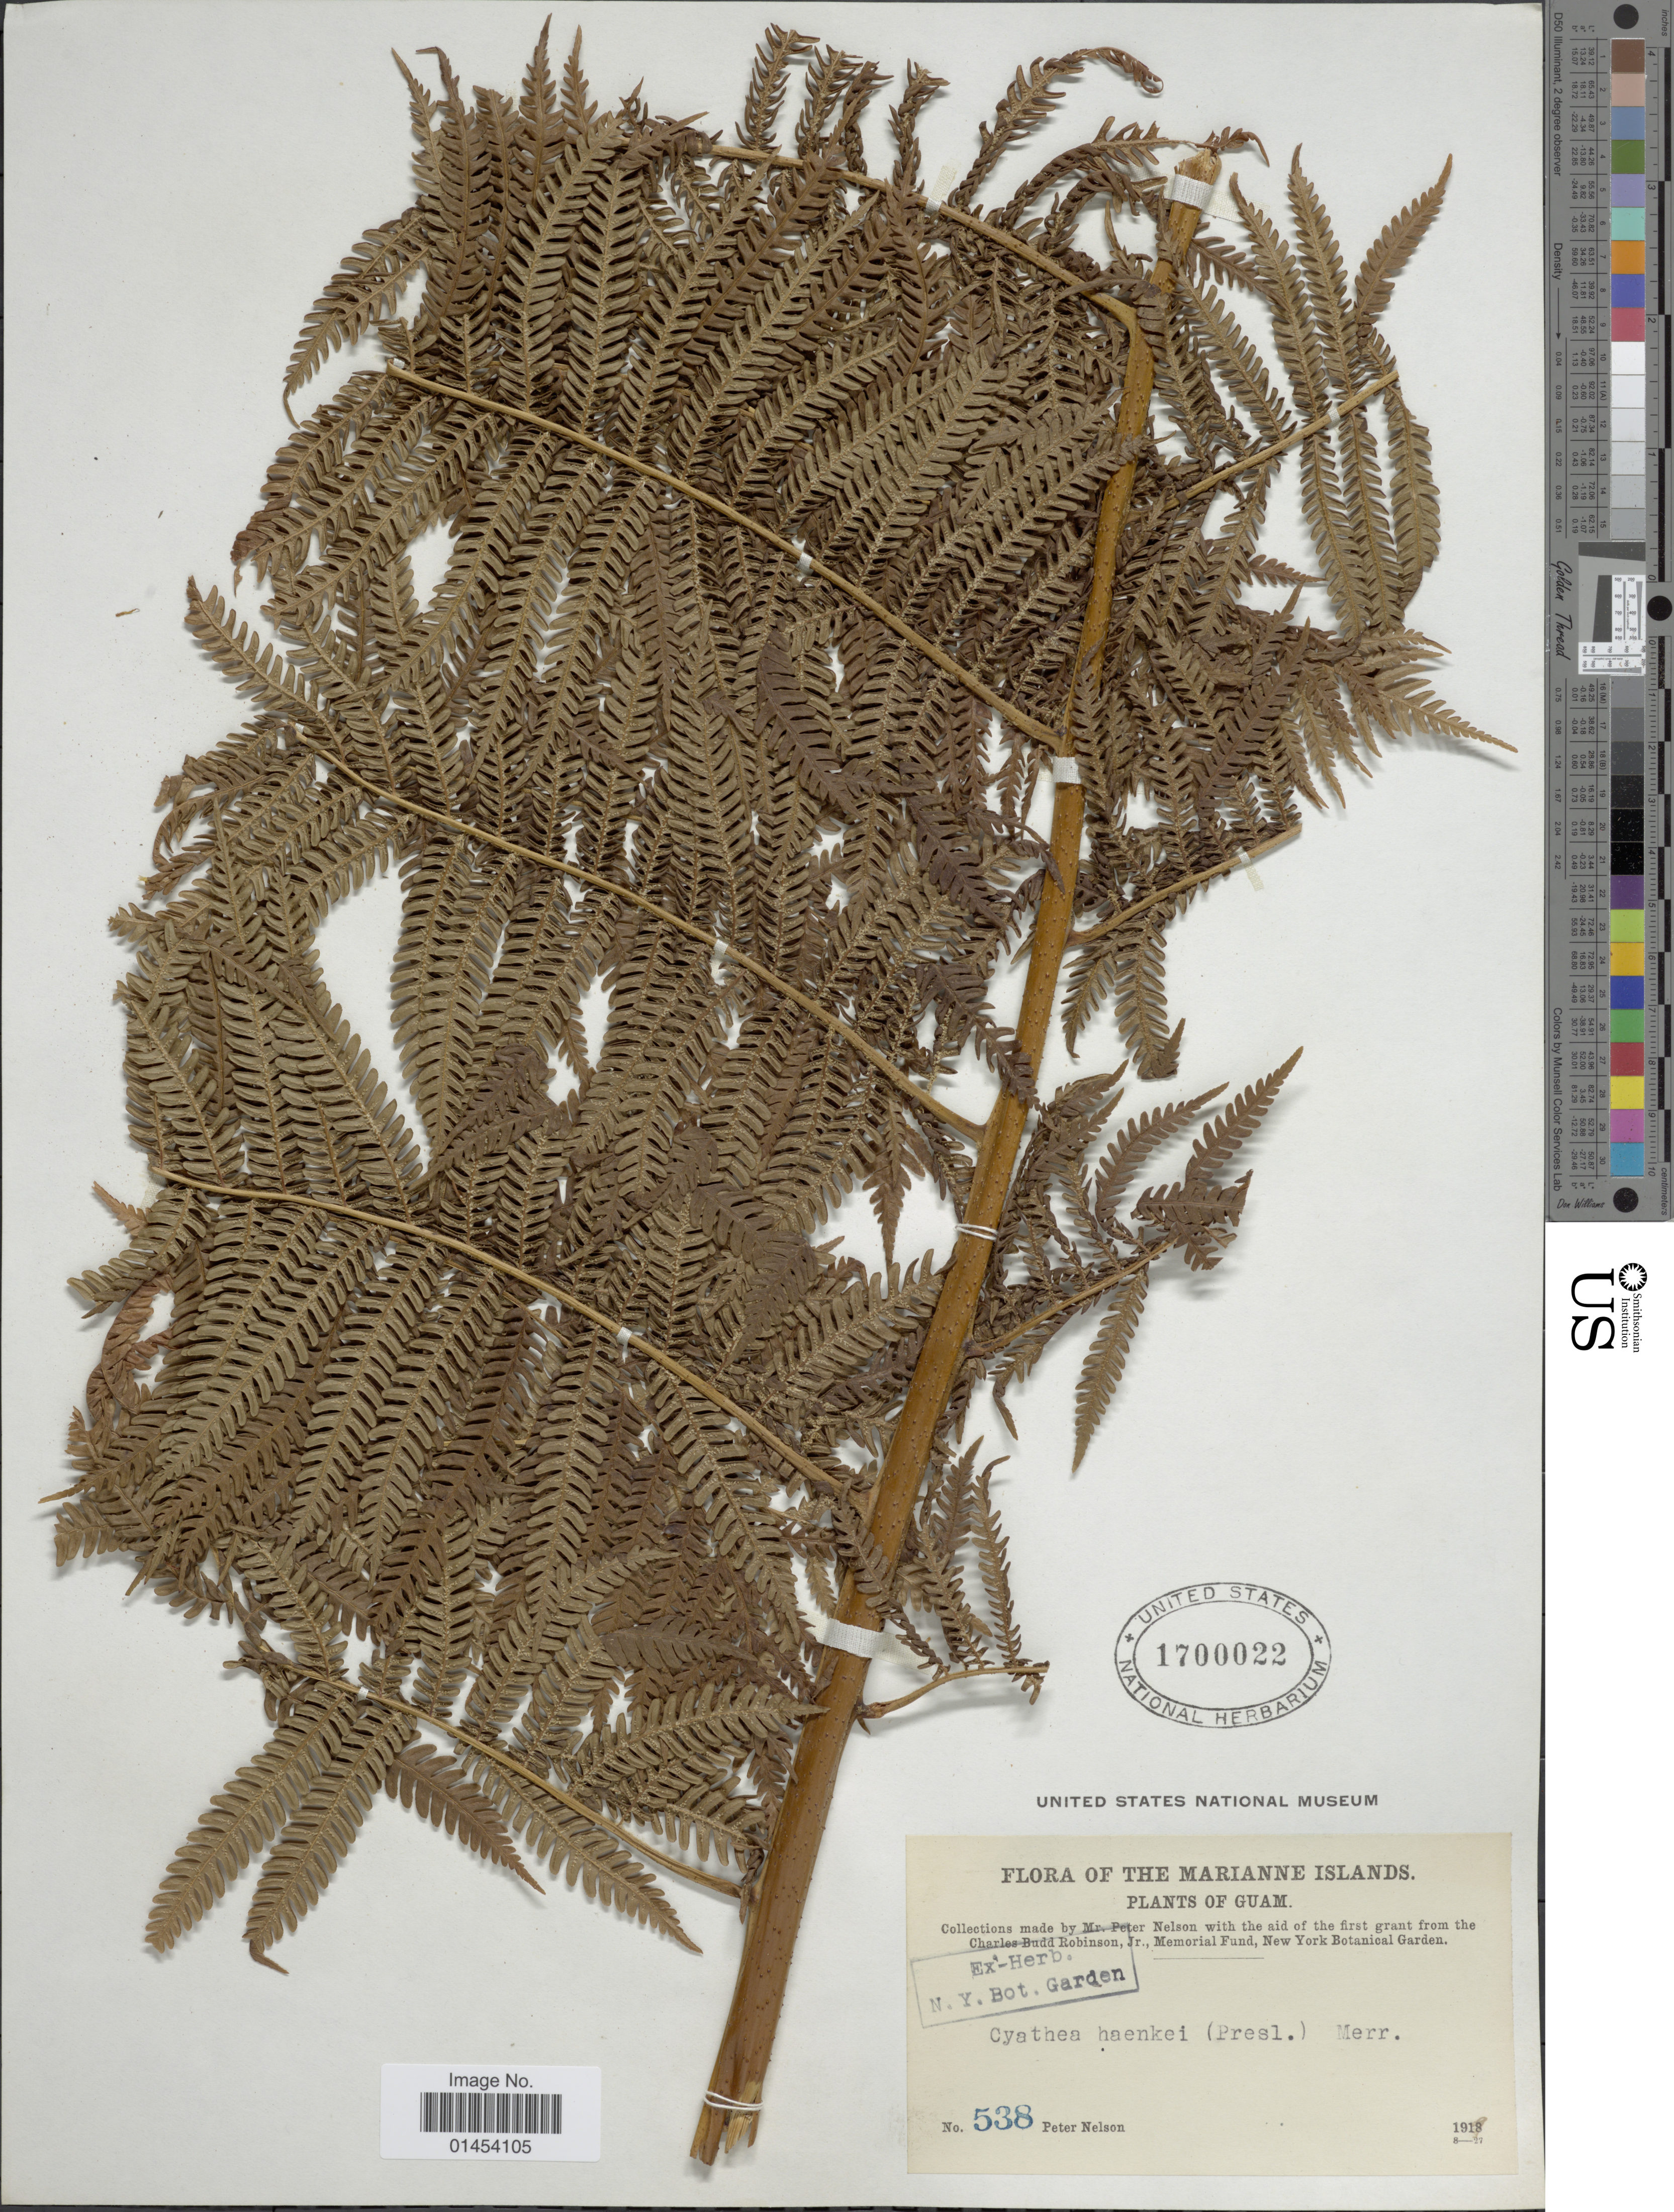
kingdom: Plantae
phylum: Tracheophyta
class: Polypodiopsida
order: Cyatheales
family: Cyatheaceae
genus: Cyathea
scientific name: Cyathea lunulata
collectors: P. Nelson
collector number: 538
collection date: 1919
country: Guam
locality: Marianne Islands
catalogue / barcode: US 1700022